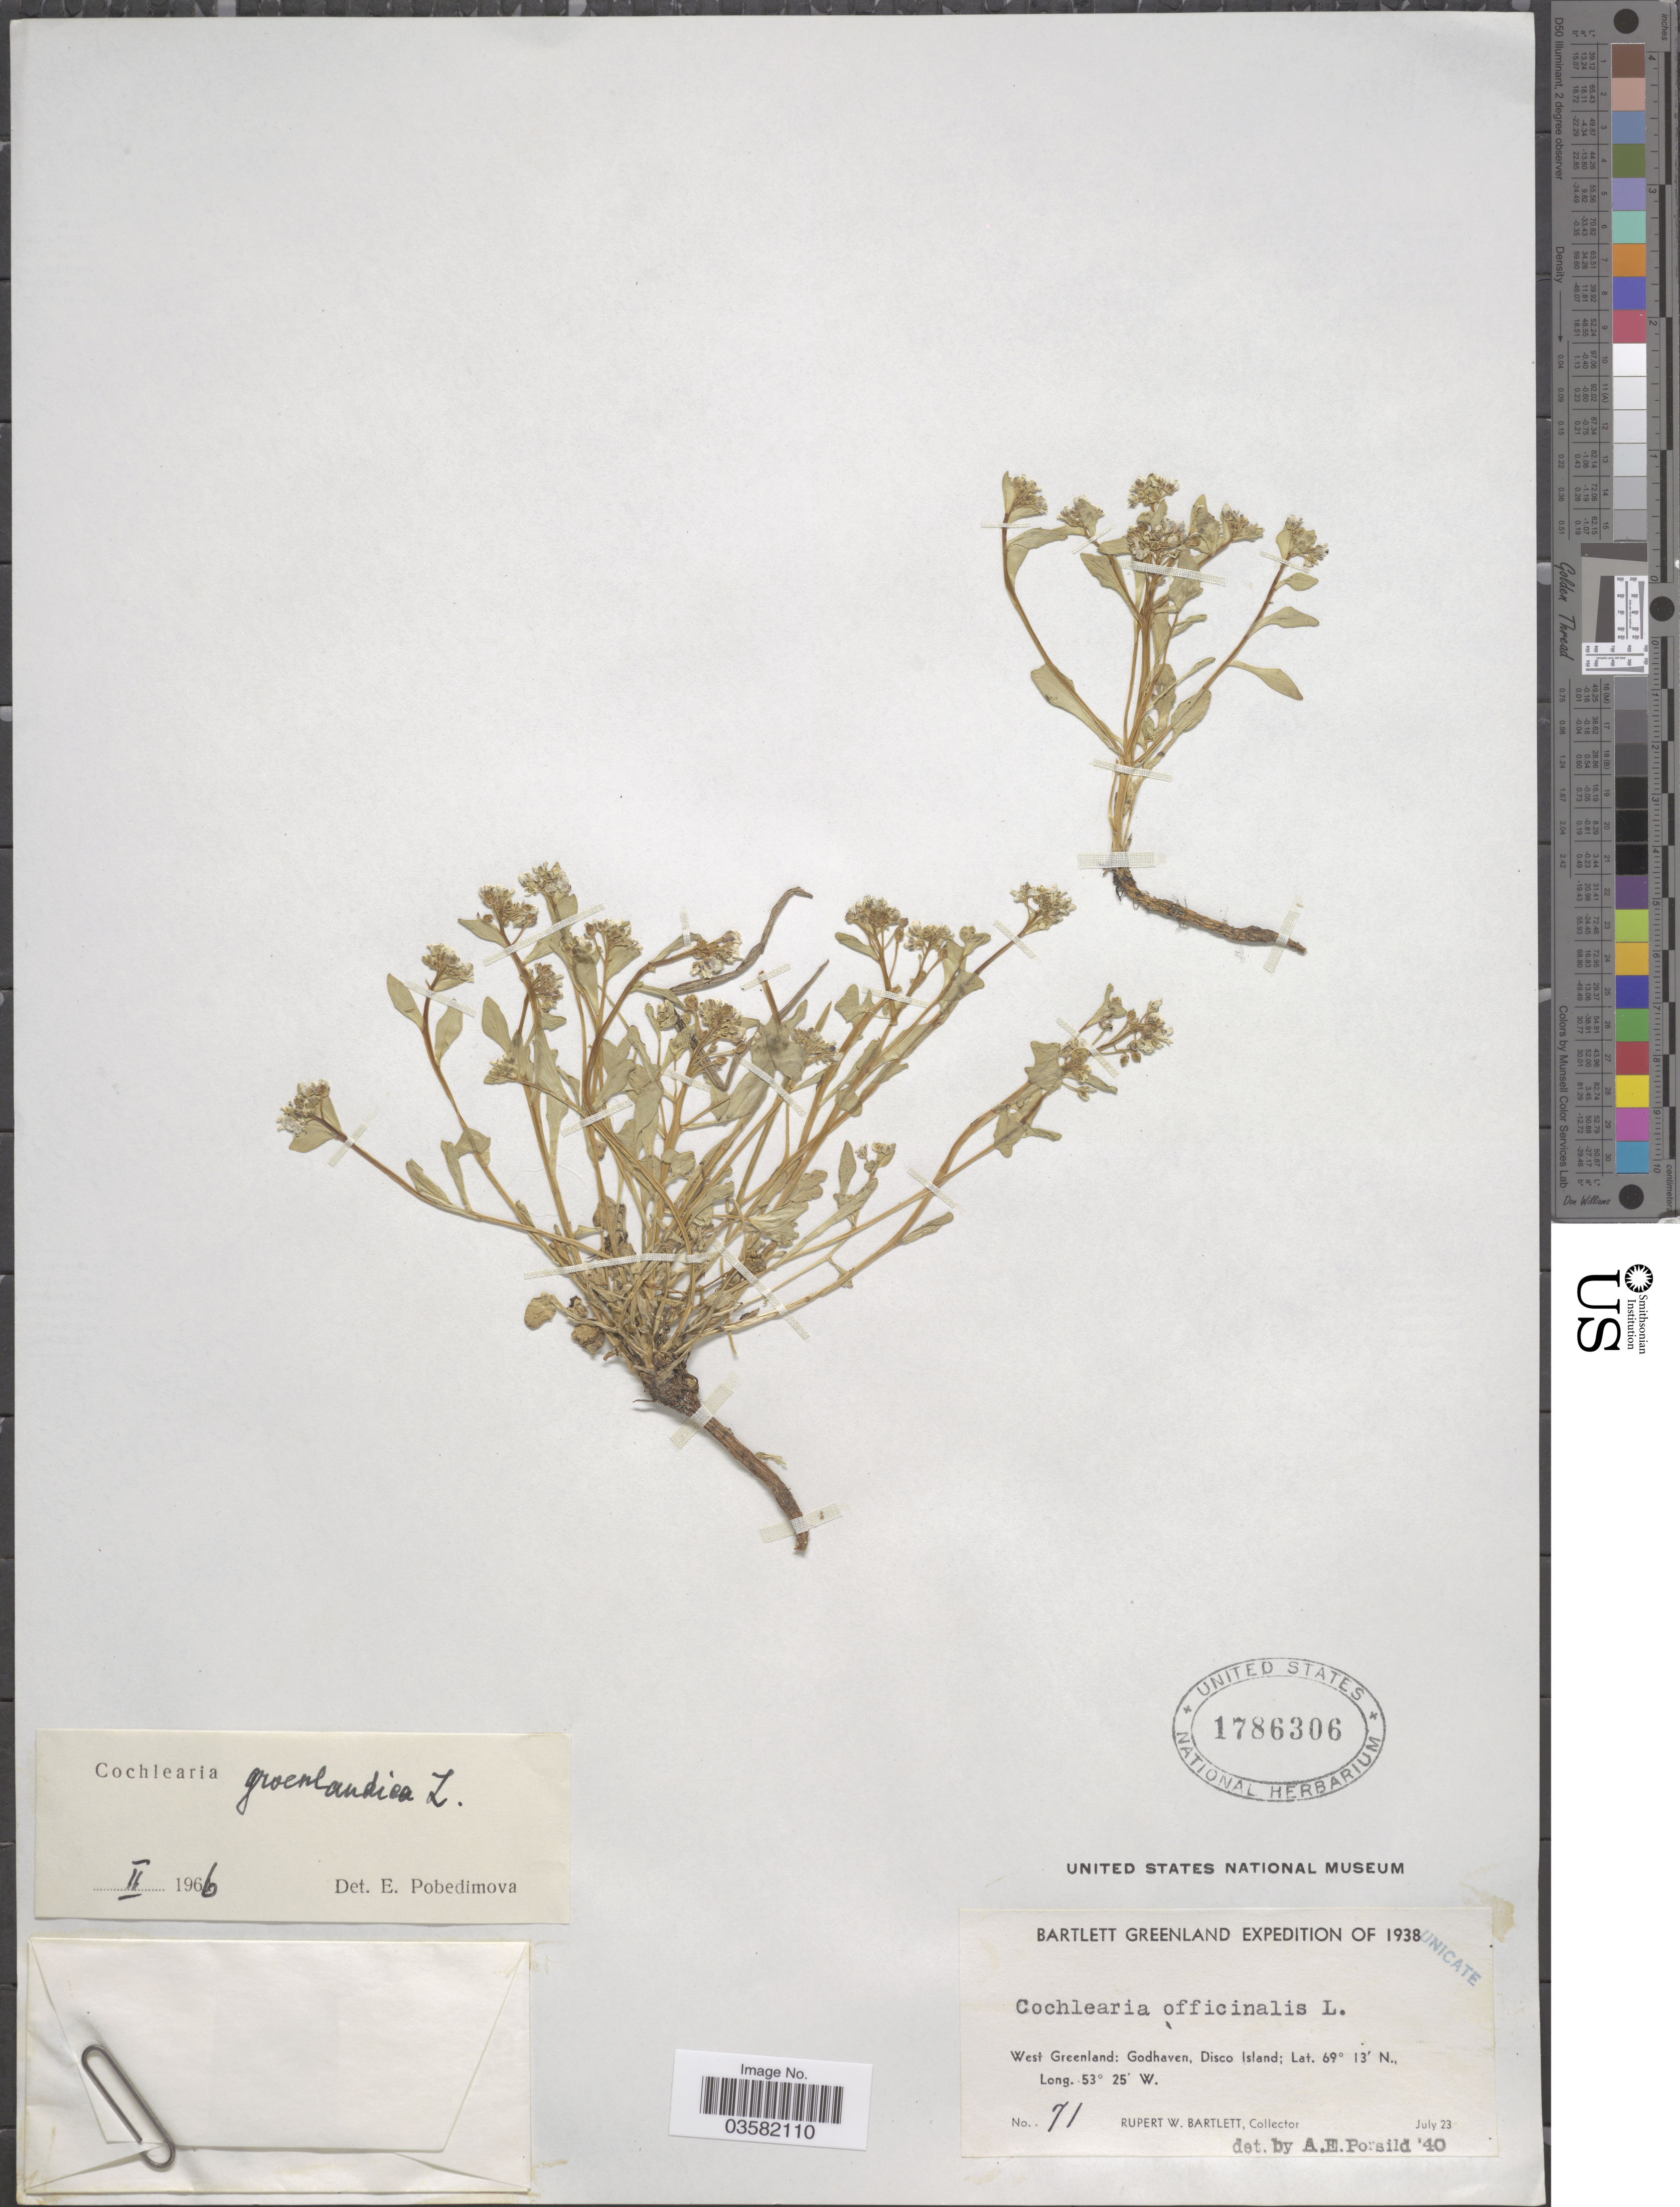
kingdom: Plantae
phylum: Tracheophyta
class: Magnoliopsida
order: Brassicales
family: Brassicaceae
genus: Cochlearia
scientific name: Cochlearia groenlandica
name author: L.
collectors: R. W. Bartlett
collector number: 71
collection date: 1938-07-23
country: Greenland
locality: West Greenland: Godhaven, Disco Island.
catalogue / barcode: US 1786306